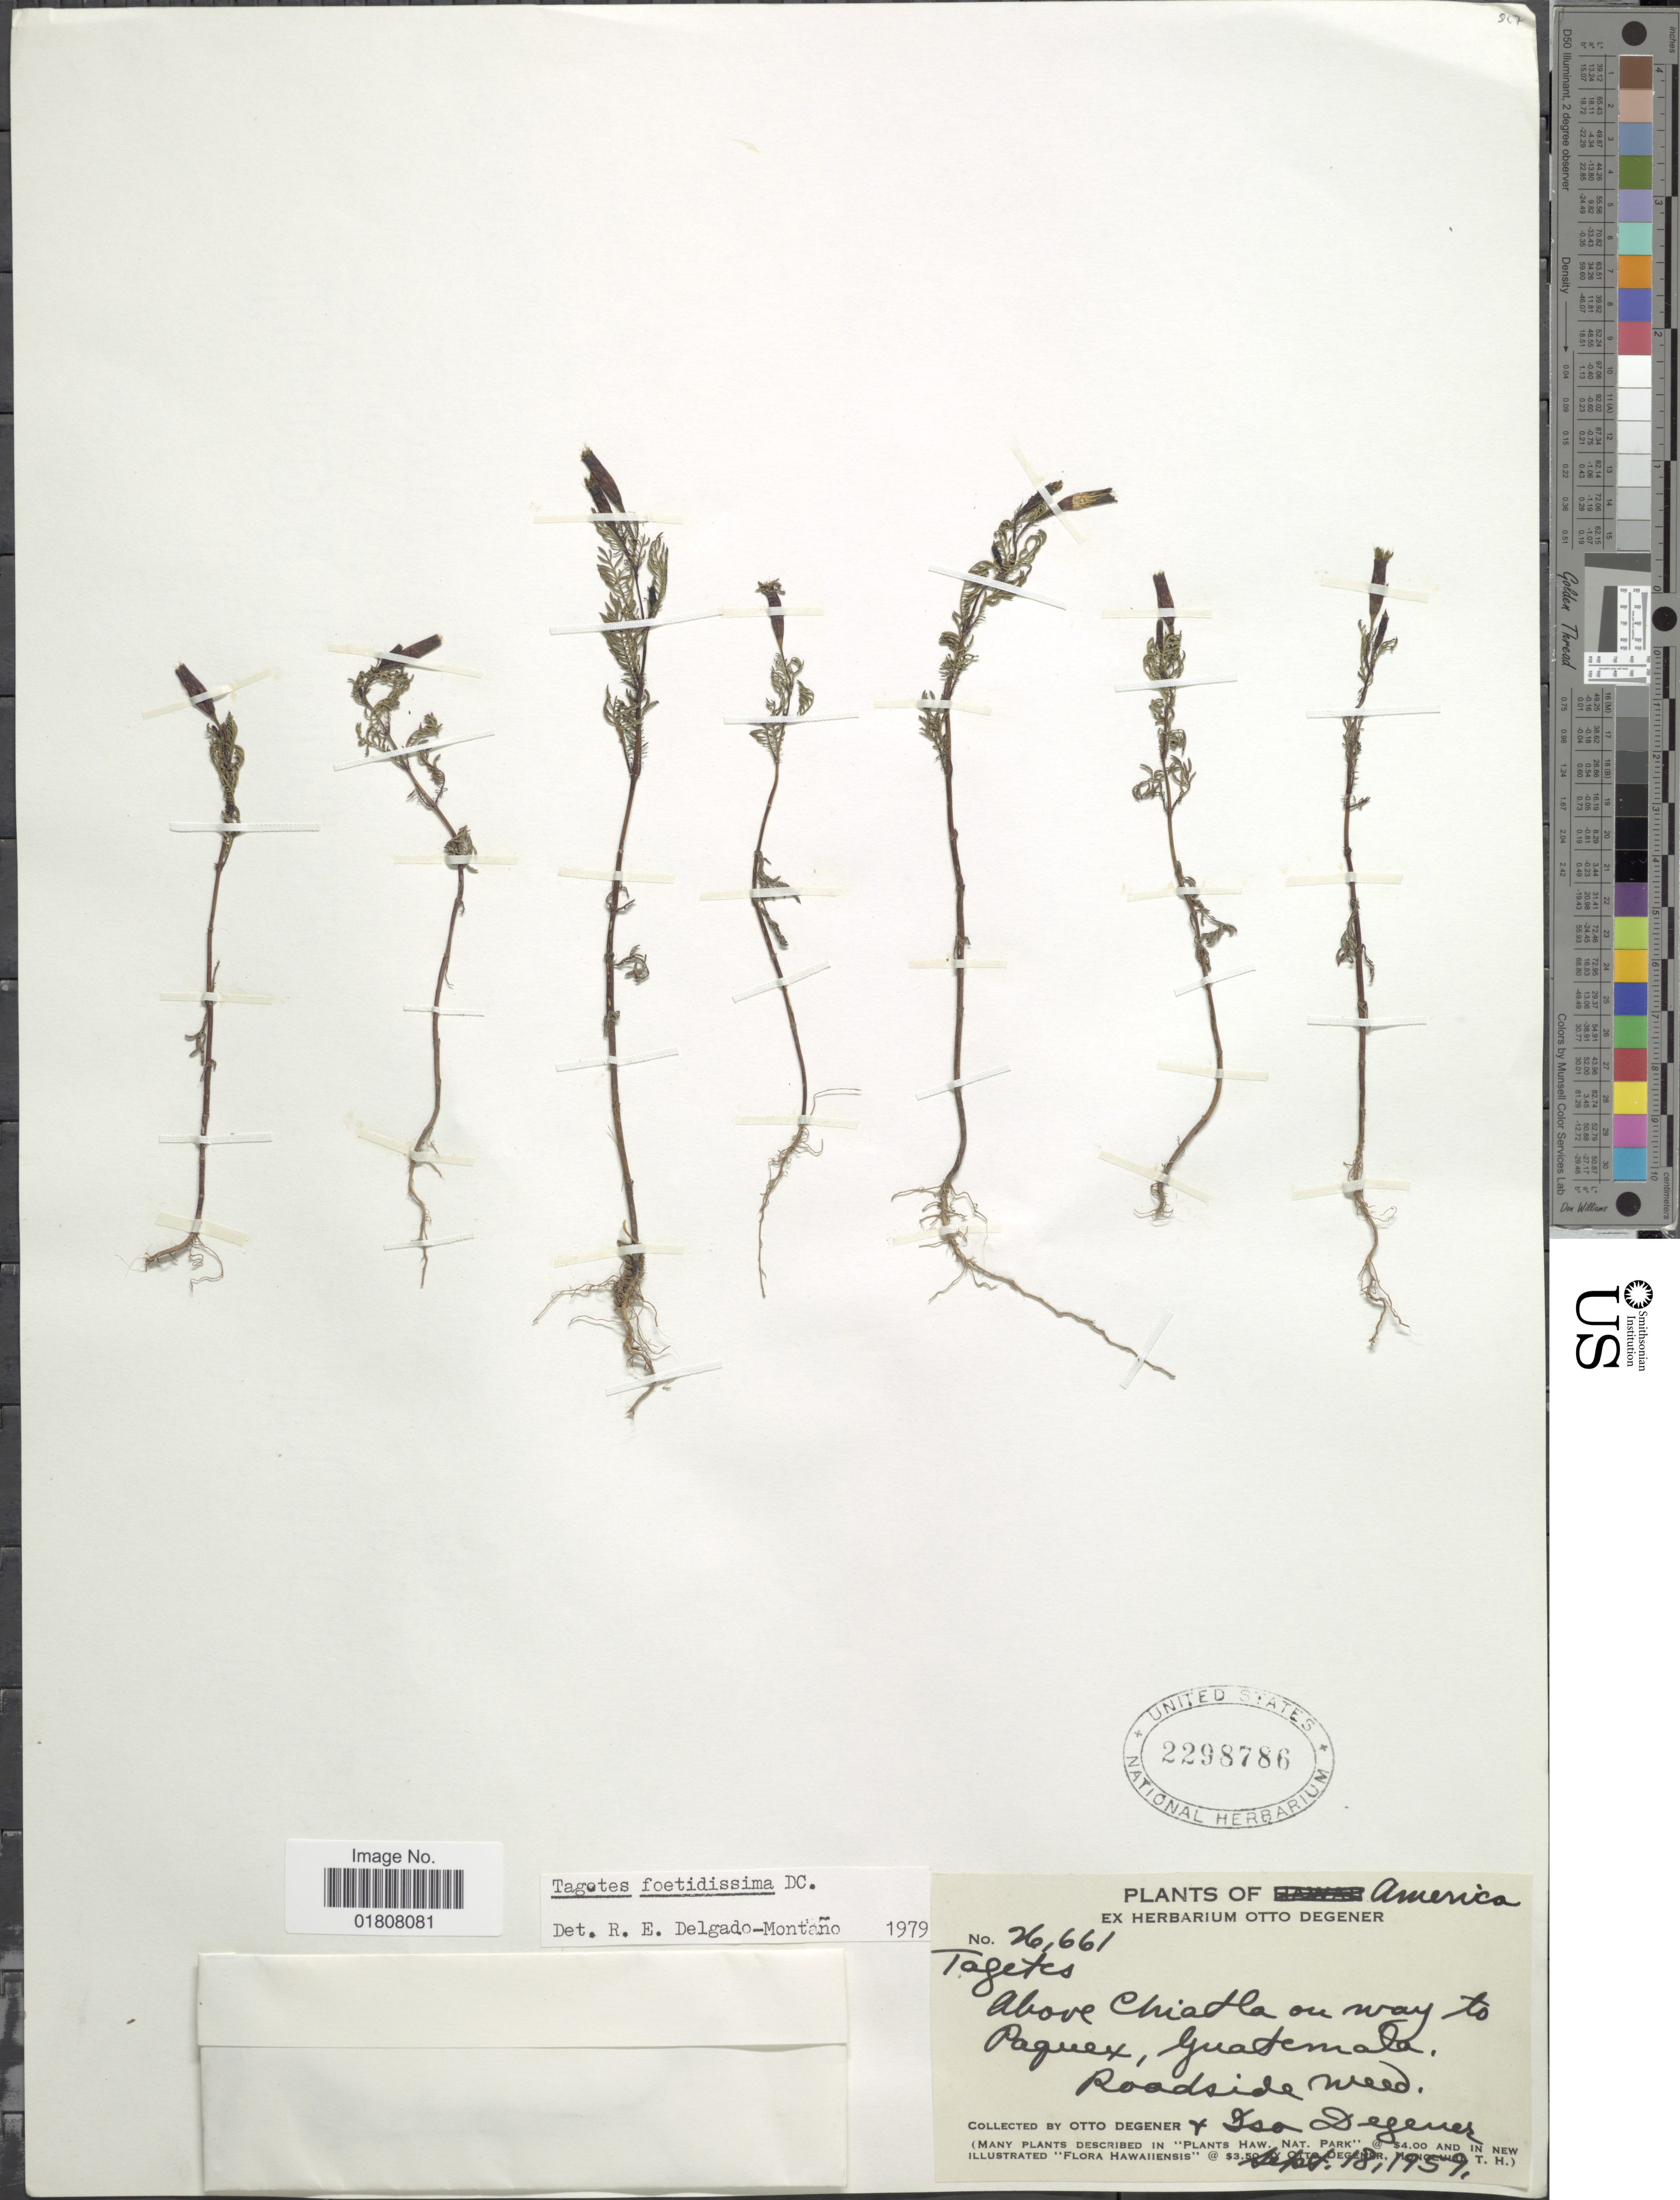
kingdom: Plantae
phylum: Tracheophyta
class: Magnoliopsida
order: Asterales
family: Asteraceae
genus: Tagetes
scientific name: Tagetes foetidissima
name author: DC.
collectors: O. Degener & I. Degener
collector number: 26661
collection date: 1959-09-18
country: Guatemala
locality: America, above Chiatla on way to Paquex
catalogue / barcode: US 2298786